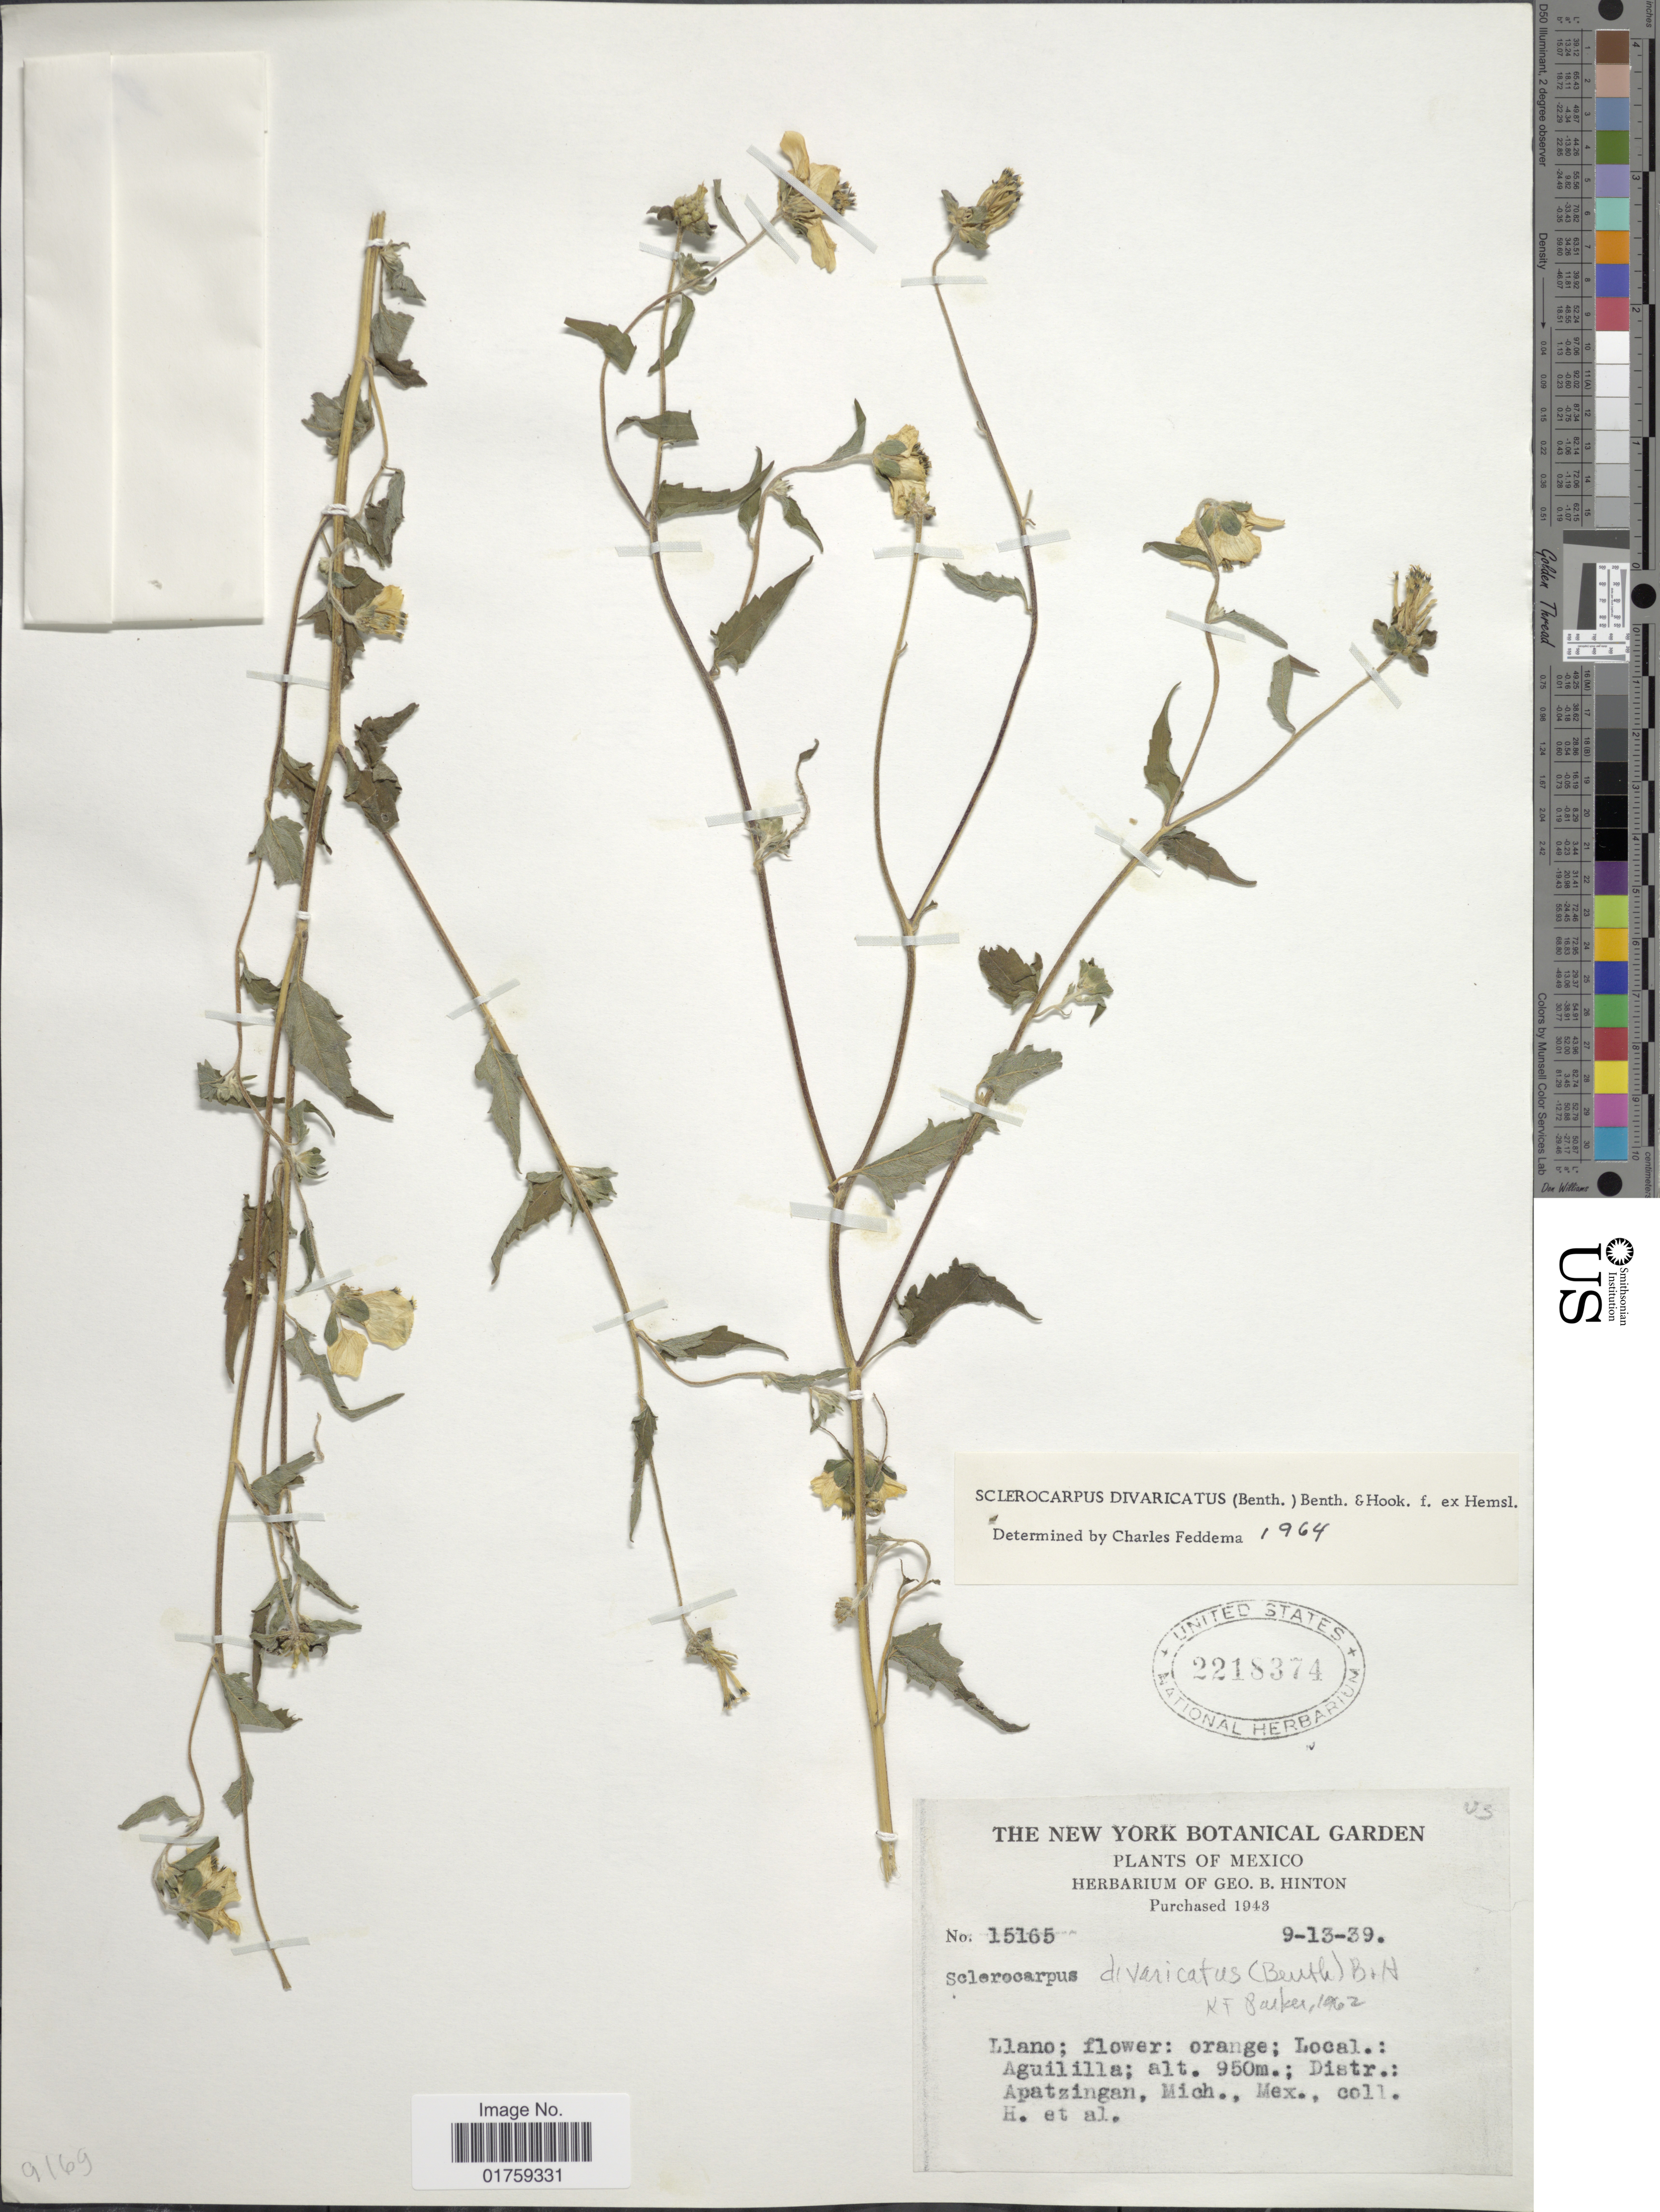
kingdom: Plantae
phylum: Tracheophyta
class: Magnoliopsida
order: Asterales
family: Asteraceae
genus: Sclerocarpus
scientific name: Sclerocarpus divaricatus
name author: (Benth.) Benth. & Hook. f. ex Hemsl.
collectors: G. B. Hinton & et al.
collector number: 15165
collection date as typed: Transcribed d/m/y: 13/9/39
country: Mexico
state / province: Michoacán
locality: Aguililla. Distr.L Apatzingan, Mich., Mex.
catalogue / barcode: US 2218374